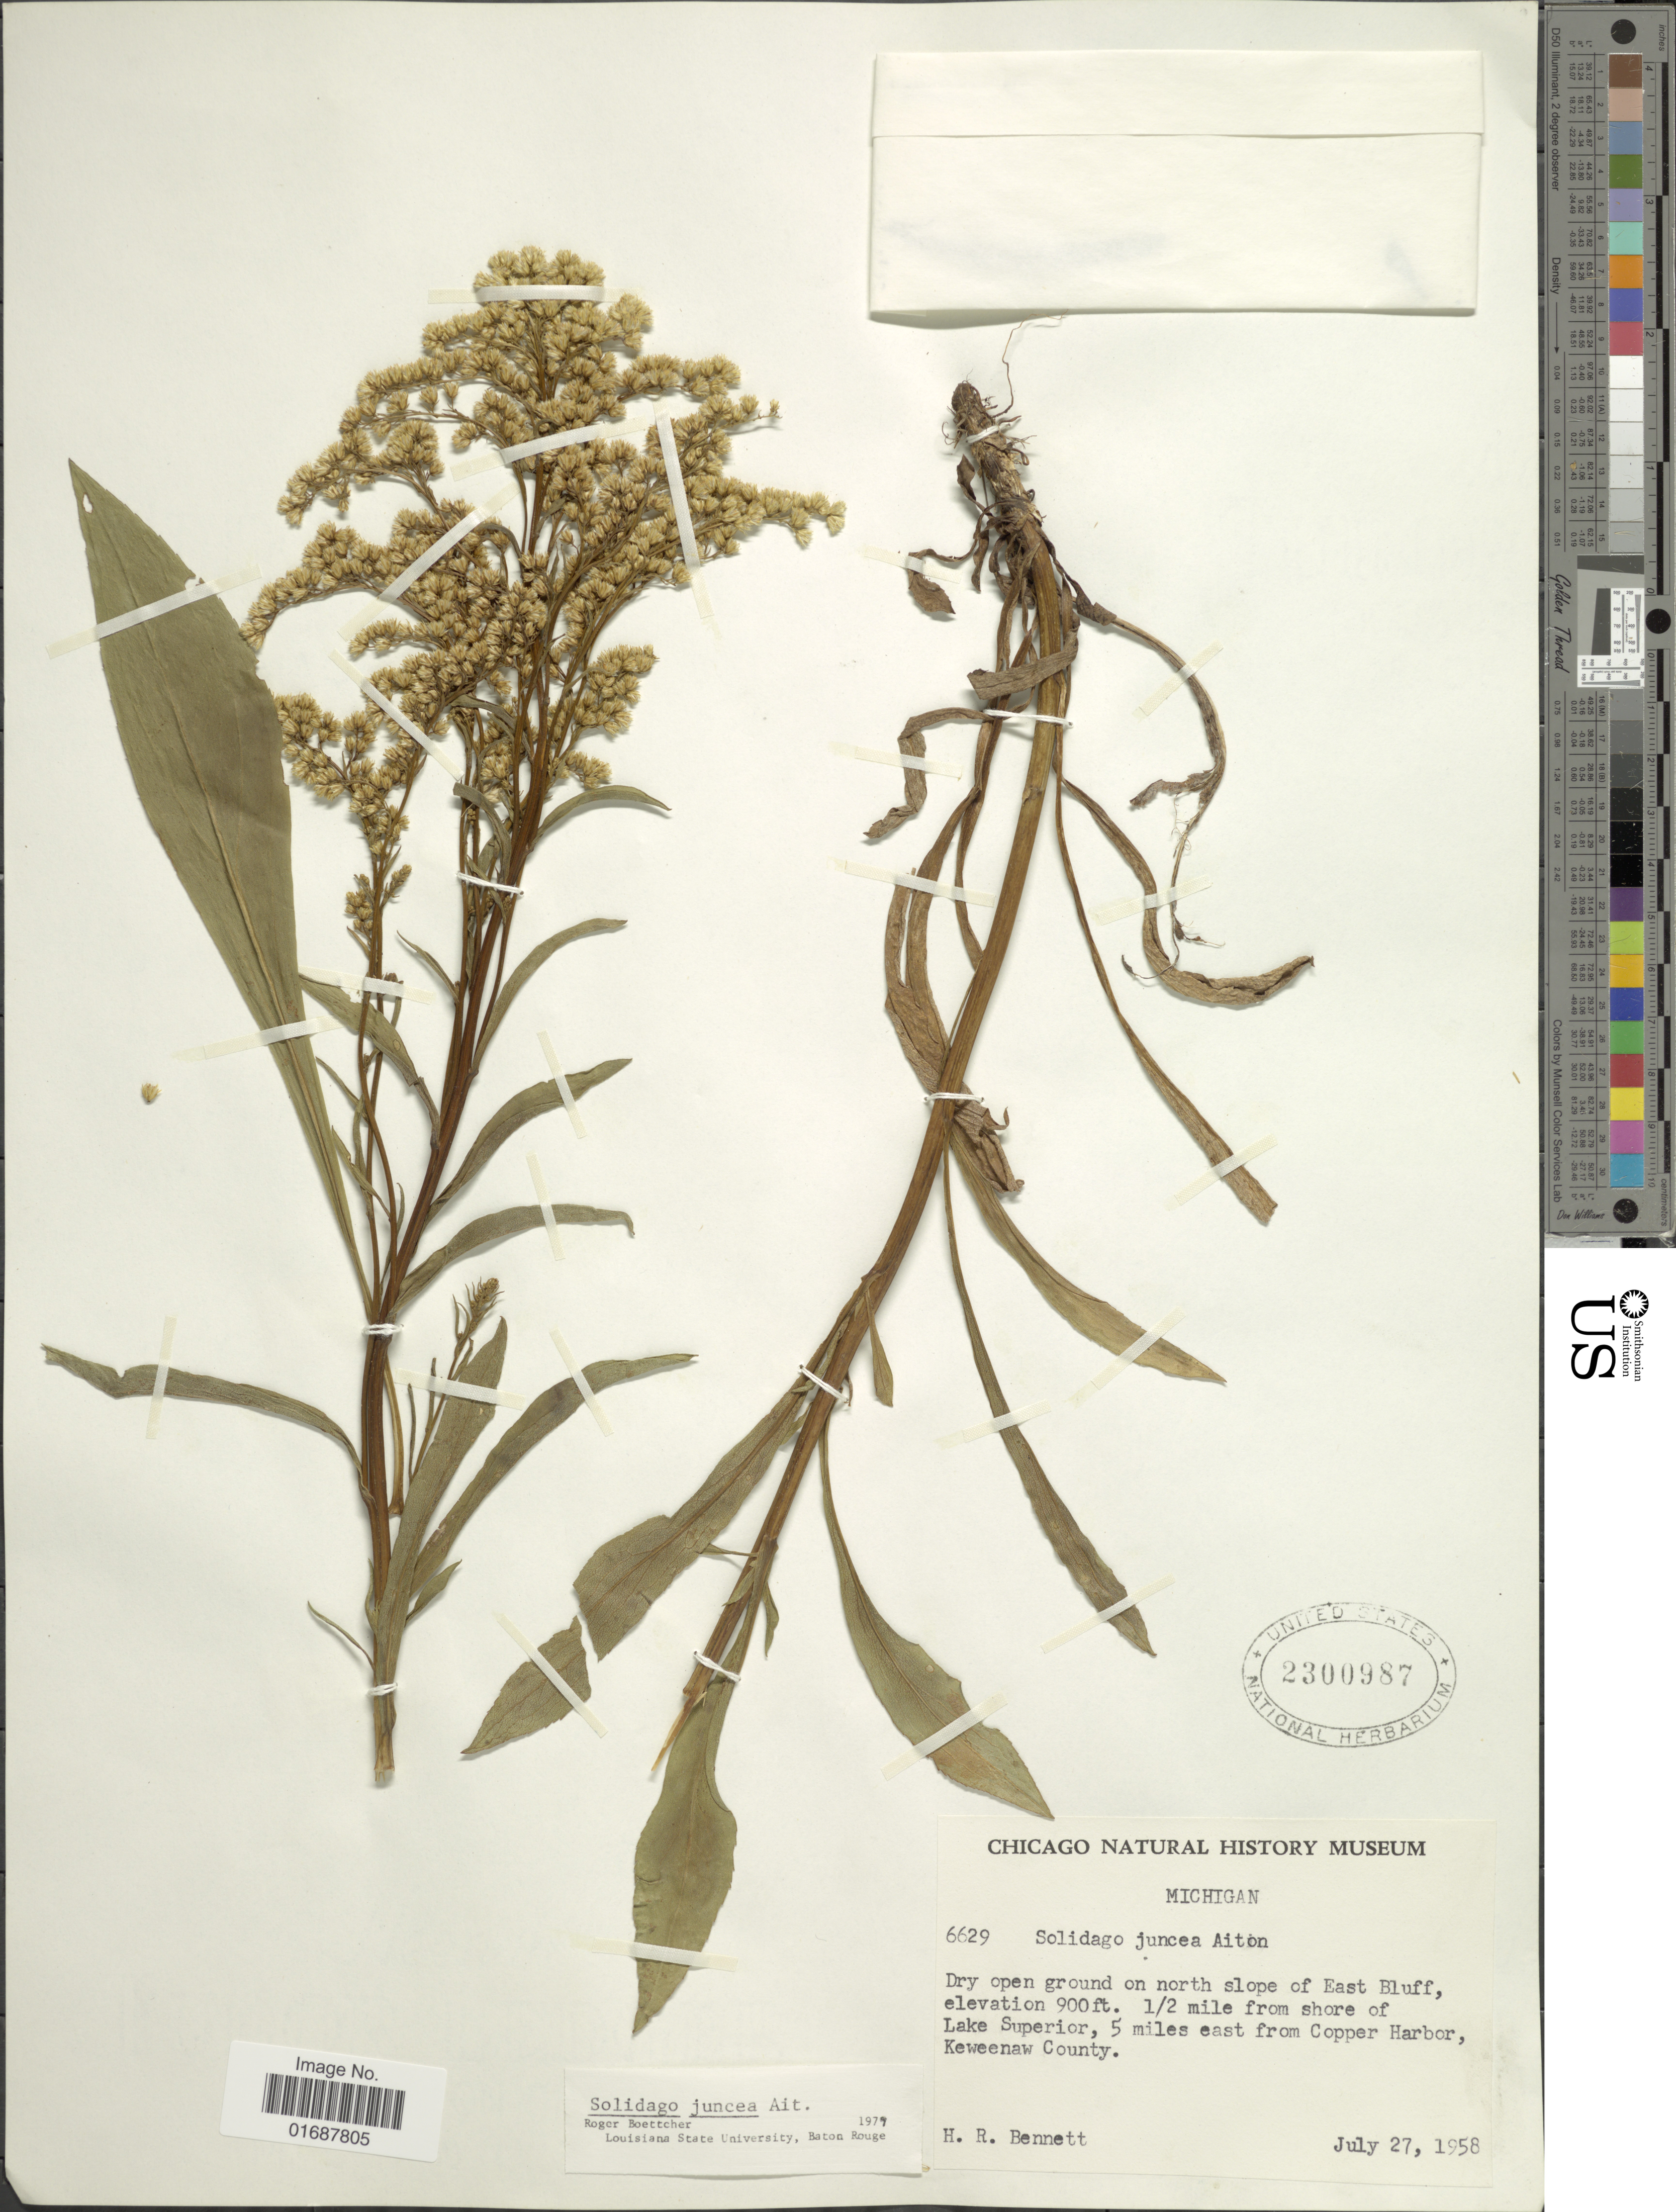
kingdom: Plantae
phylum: Tracheophyta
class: Magnoliopsida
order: Asterales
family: Asteraceae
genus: Solidago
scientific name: Solidago juncea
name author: Aiton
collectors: H. R. Bennett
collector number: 6629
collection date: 1958-07-27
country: United States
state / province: Michigan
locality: East Bluff. ½ mile from shore of Lake Superior, 5 miles east from Copper Harbor, Keweenaw County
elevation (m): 274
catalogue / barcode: US 2300987